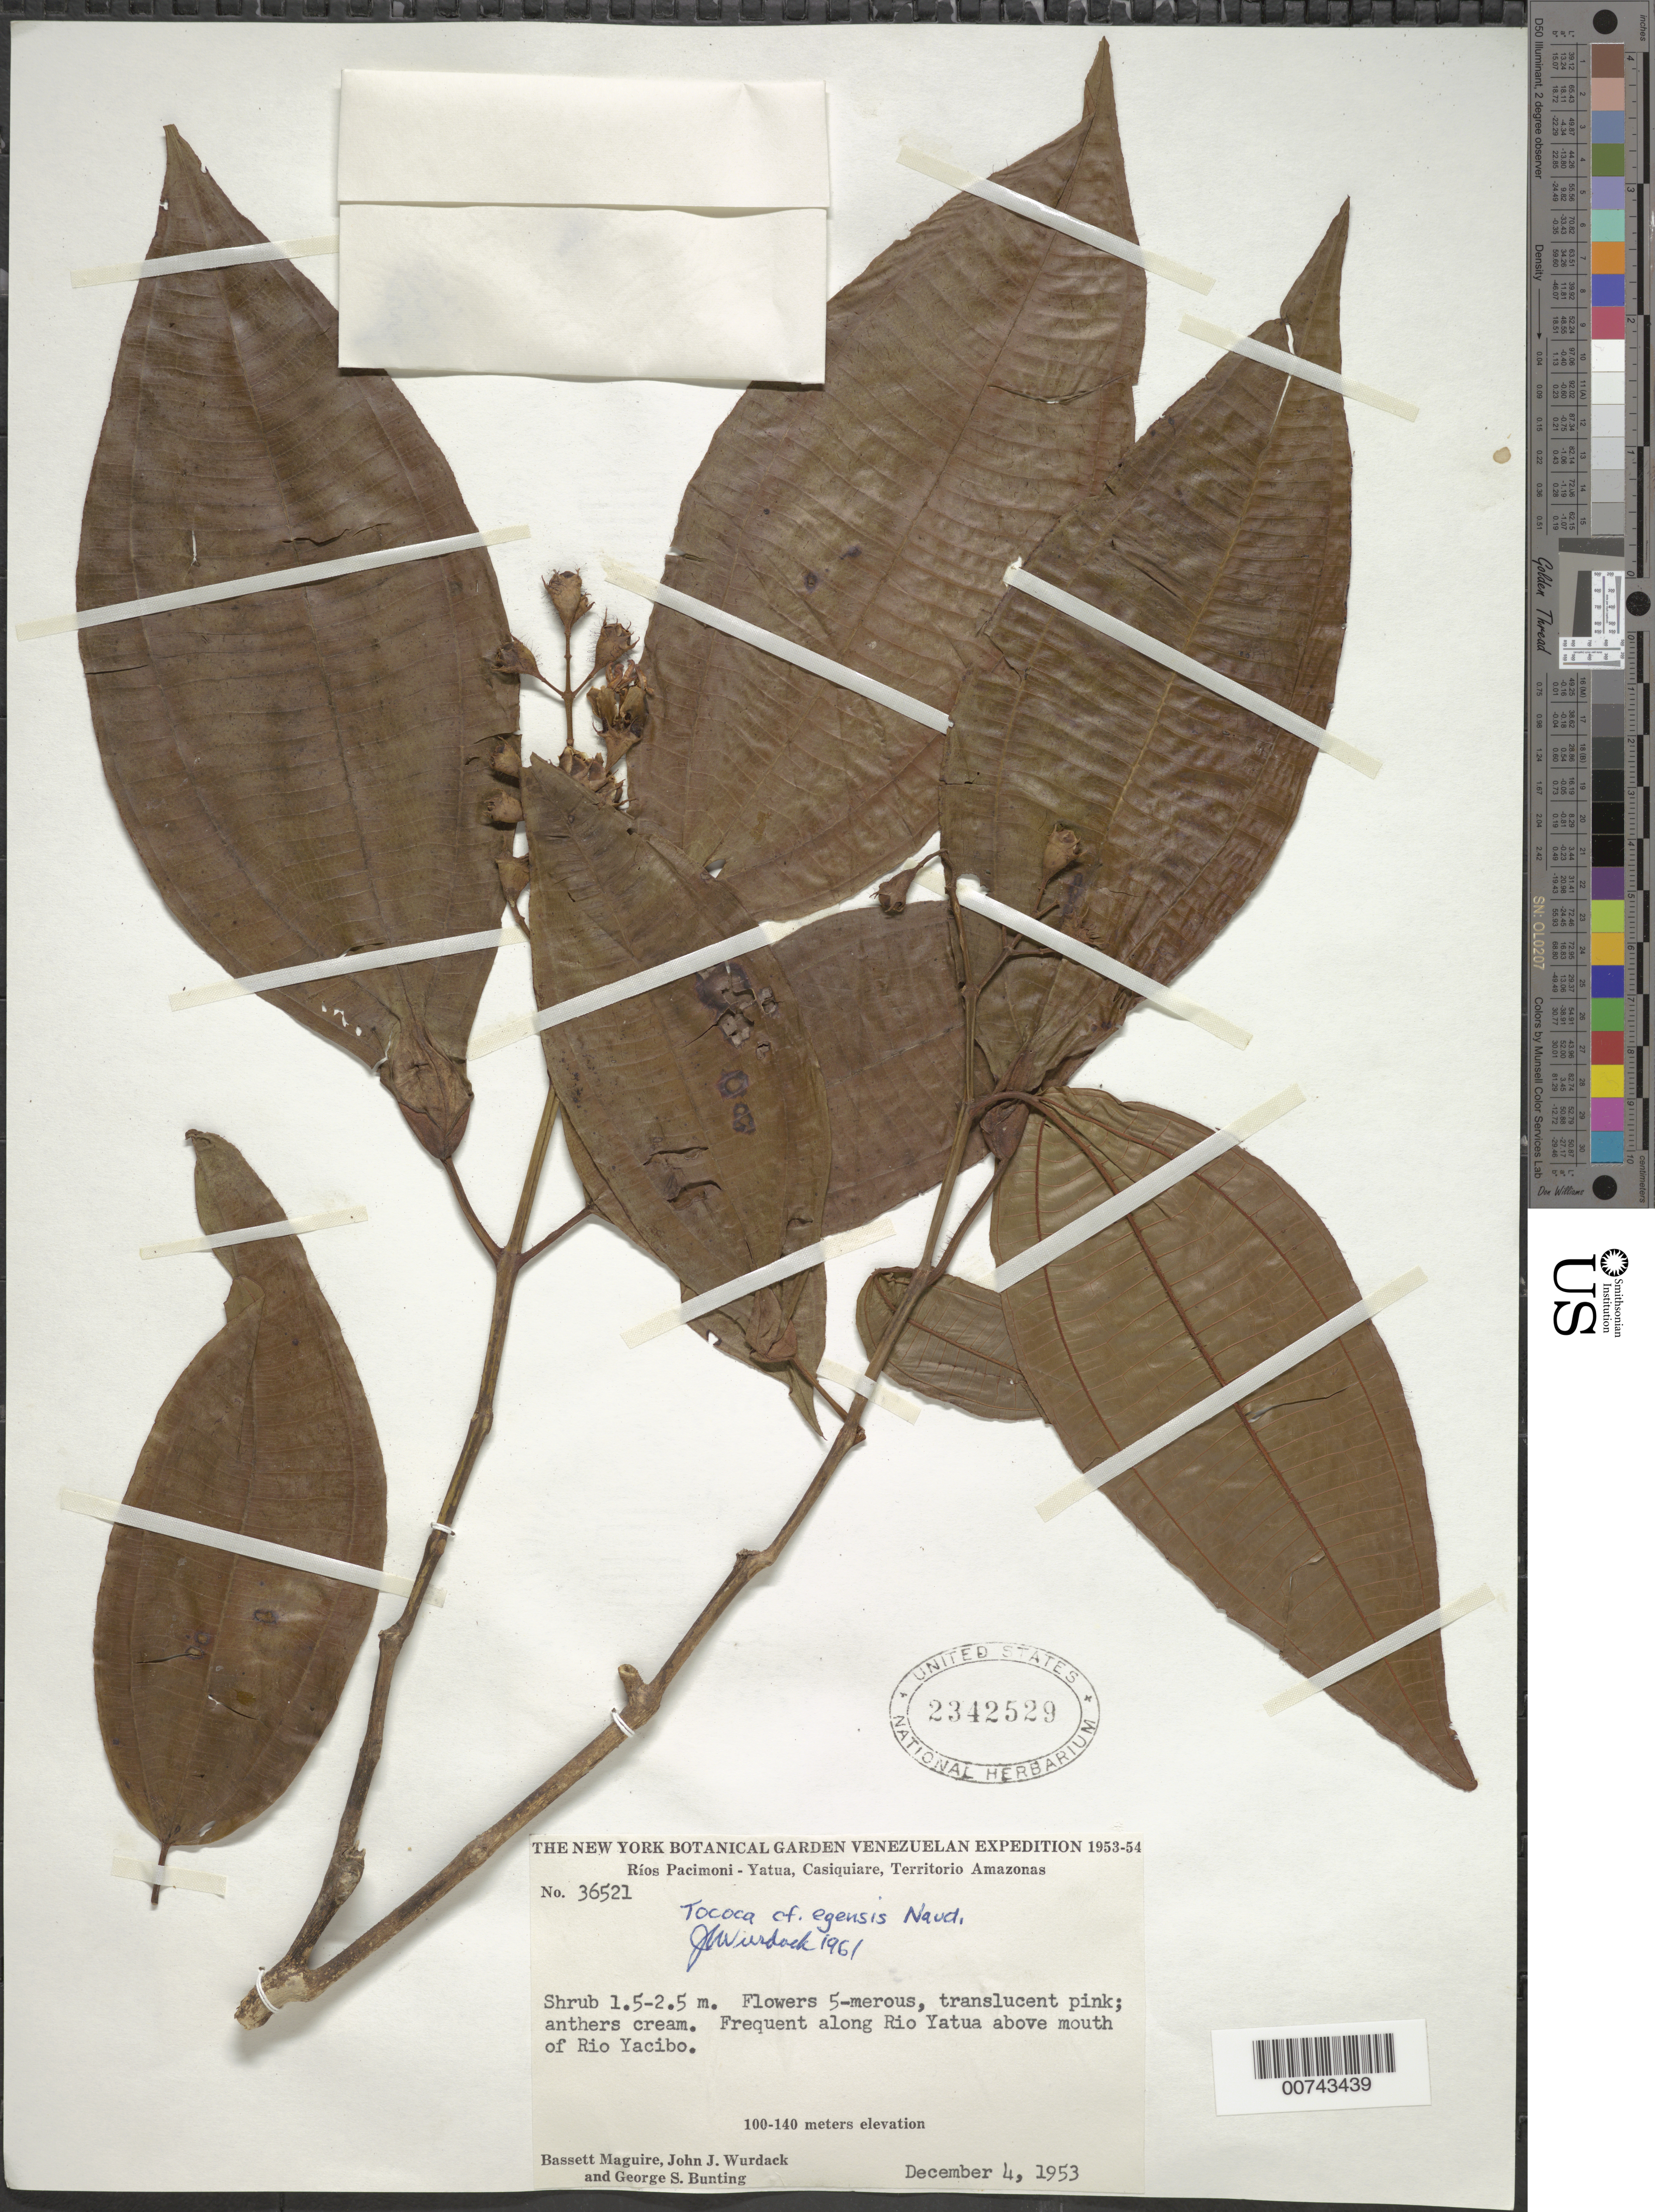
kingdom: Plantae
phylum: Tracheophyta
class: Magnoliopsida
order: Myrtales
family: Melastomataceae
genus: Tococa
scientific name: Tococa coronata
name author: Benth.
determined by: Wurdack, John J., (US), US (UNITED STATES)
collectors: B. Maguire, J. J. Wurdack & G. S. Bunting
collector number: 36521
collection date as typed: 4-Dec-53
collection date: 1953-12-04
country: Venezuela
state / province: Amazonas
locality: Ríos Pacimoni - Yatua, Casiquiare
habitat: Along Rio Yatua above mouth of Rio Yacibo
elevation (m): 100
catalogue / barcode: US 2342529